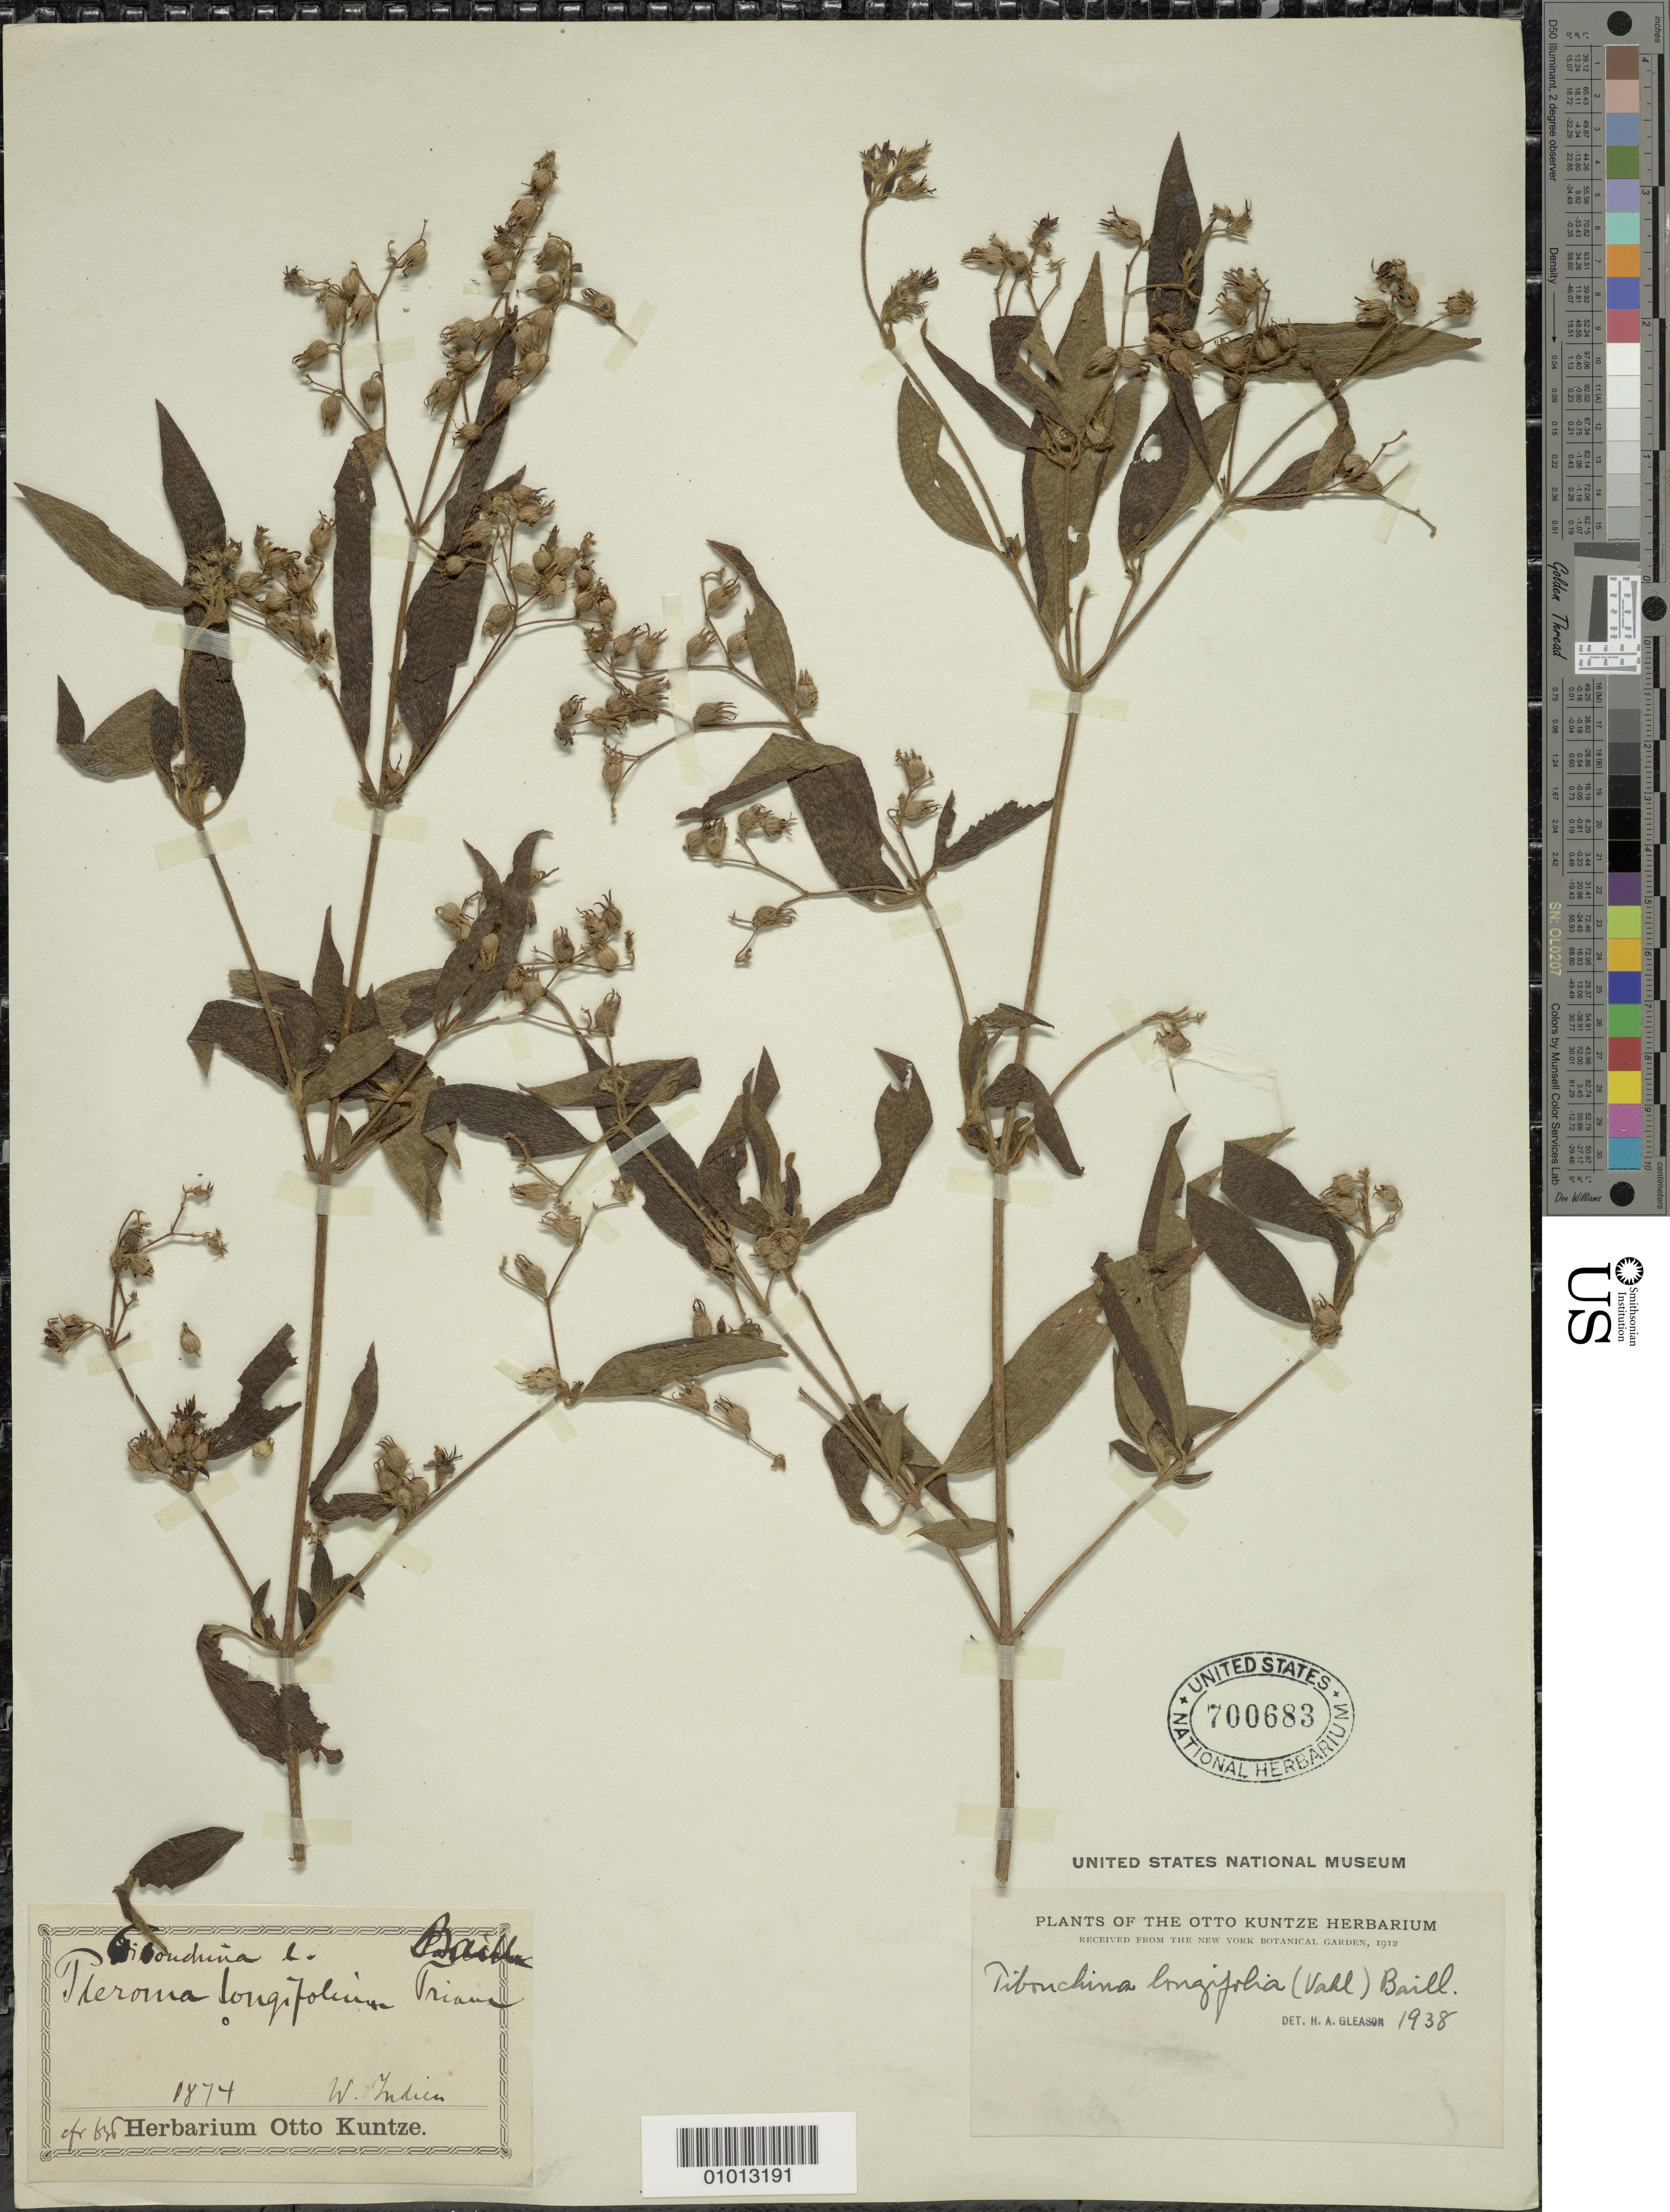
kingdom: Plantae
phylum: Tracheophyta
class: Magnoliopsida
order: Myrtales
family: Melastomataceae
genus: Chaetogastra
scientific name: Chaetogastra longifolia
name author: (Vahl) DC.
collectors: C.E.O. Kuntze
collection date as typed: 1874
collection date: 1874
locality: W. Indien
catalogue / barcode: US 700683